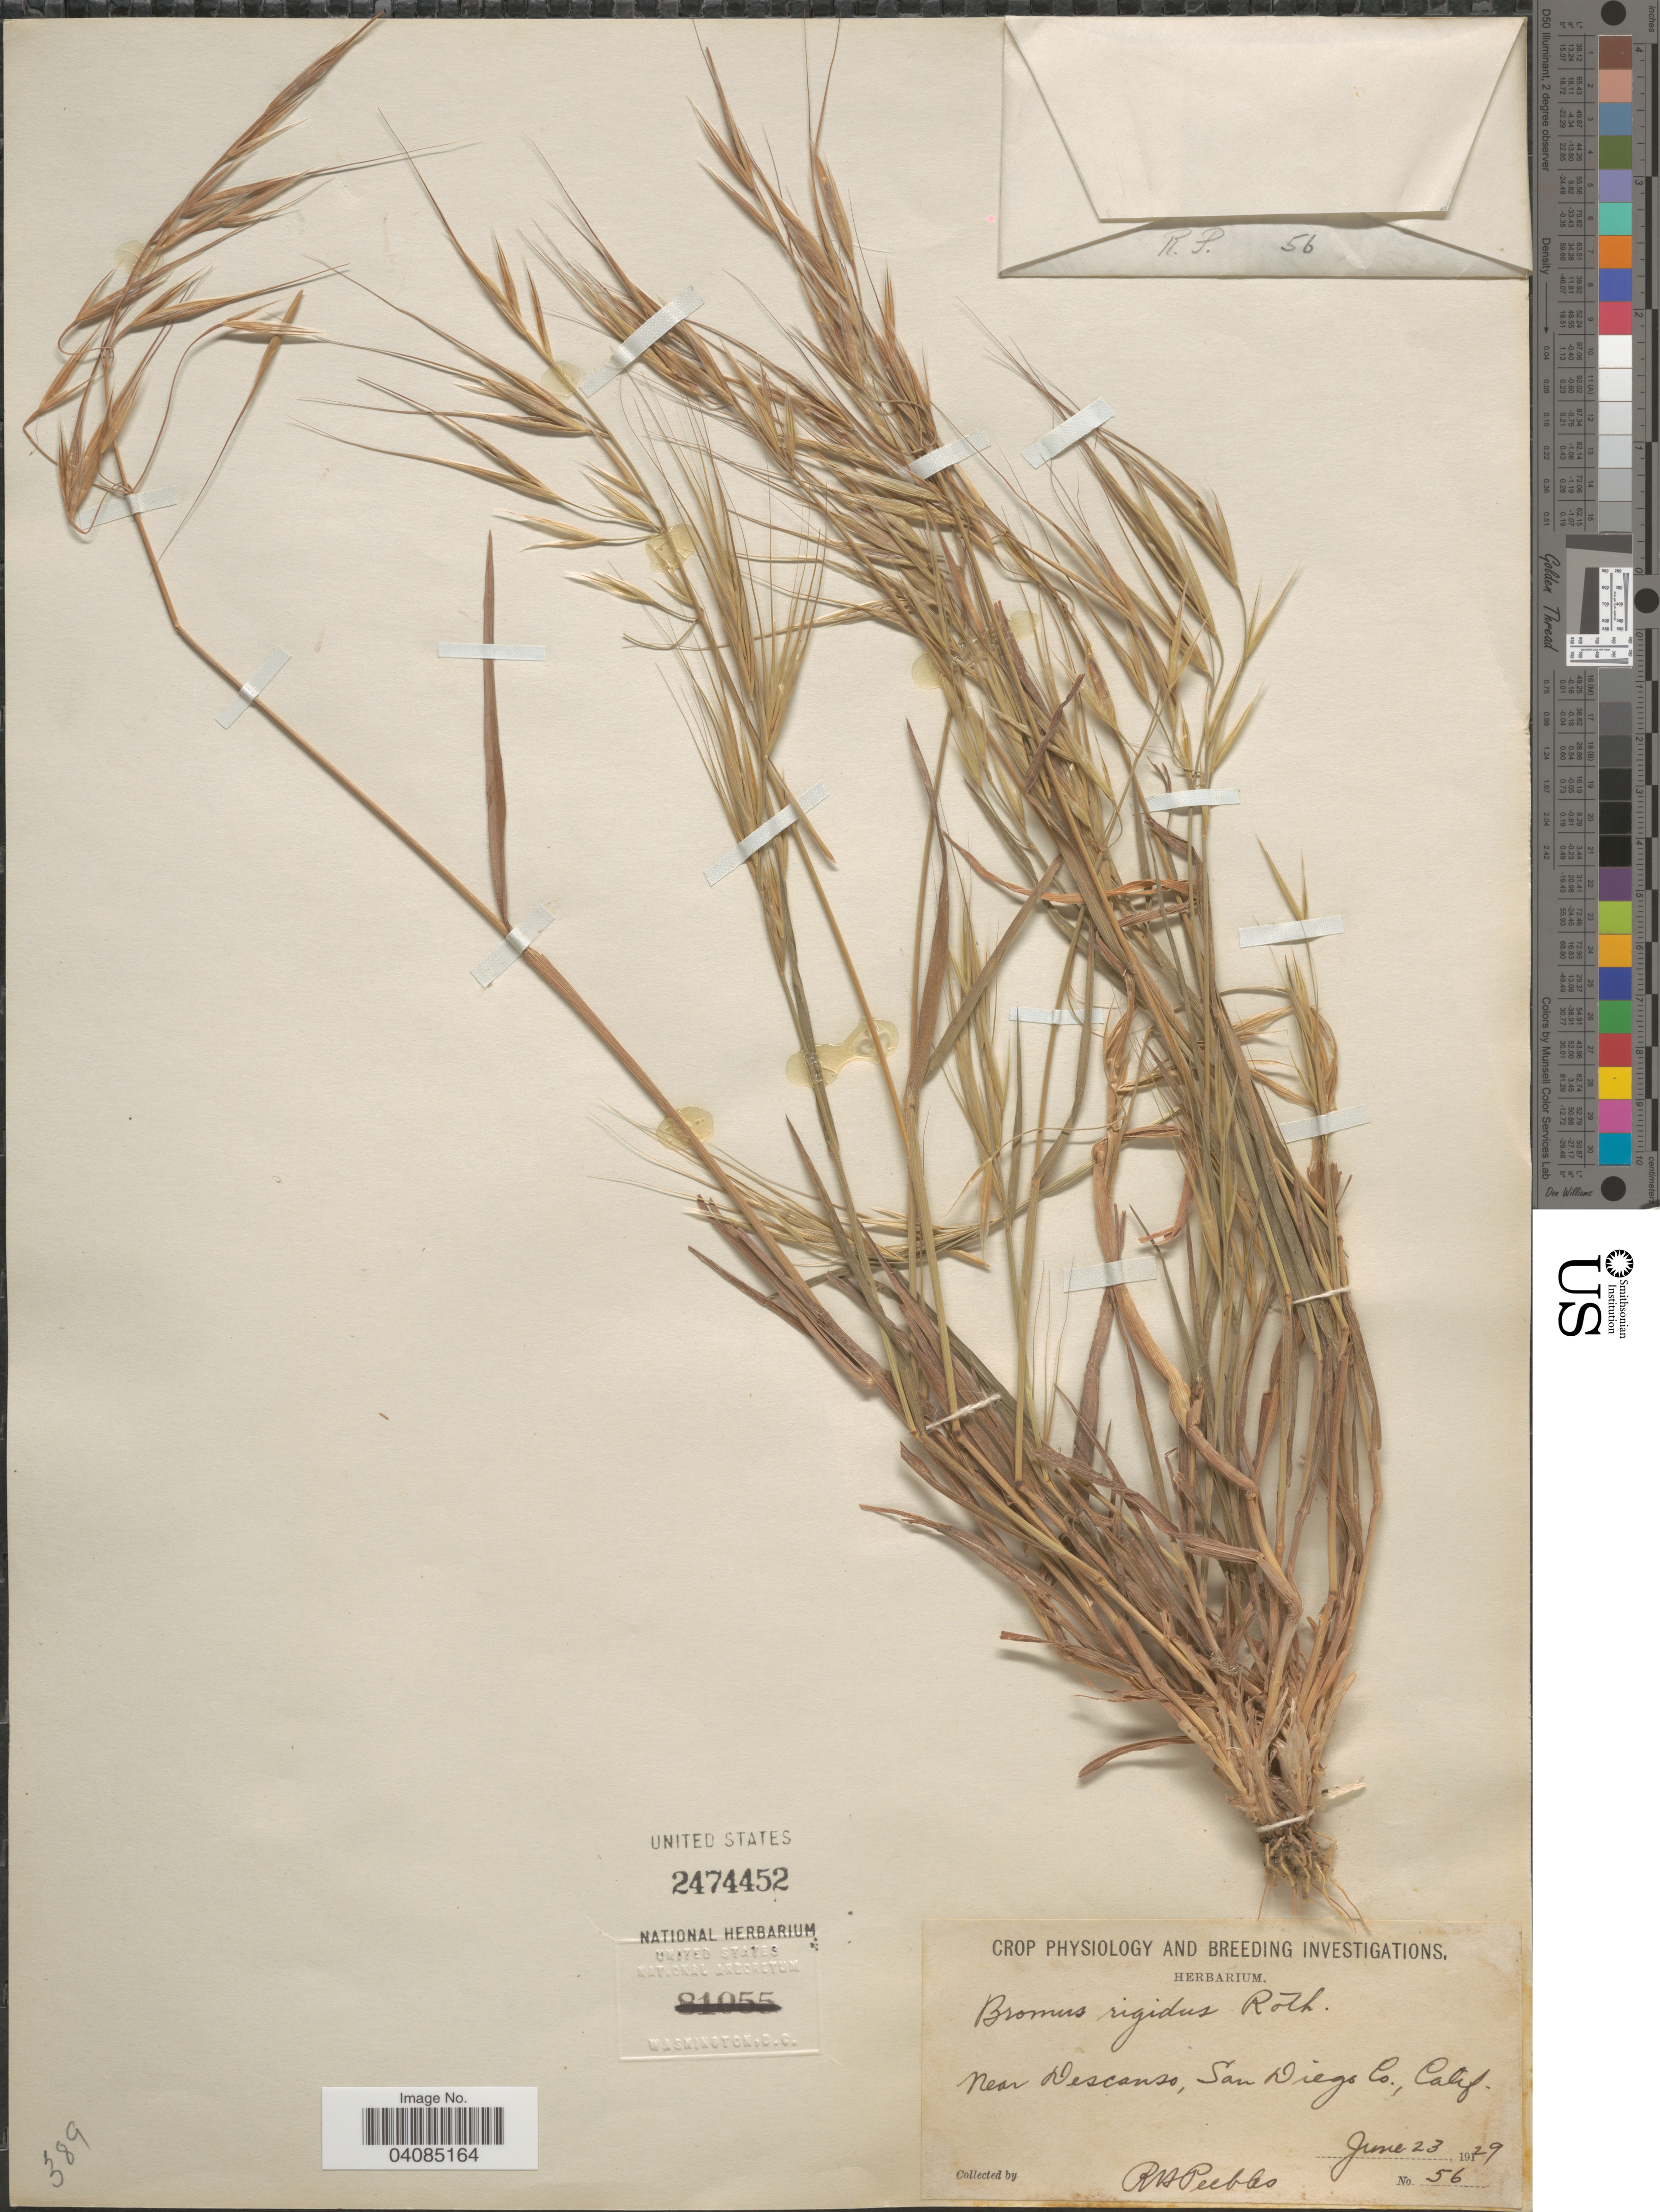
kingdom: Plantae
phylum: Tracheophyta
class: Liliopsida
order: Poales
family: Poaceae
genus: Bromus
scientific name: Bromus rigidus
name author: Roth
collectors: R. H. Peebles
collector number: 56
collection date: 1929-06-23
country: United States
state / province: California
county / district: San Diego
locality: Near Descanso, San Diego Co.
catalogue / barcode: US 2474452